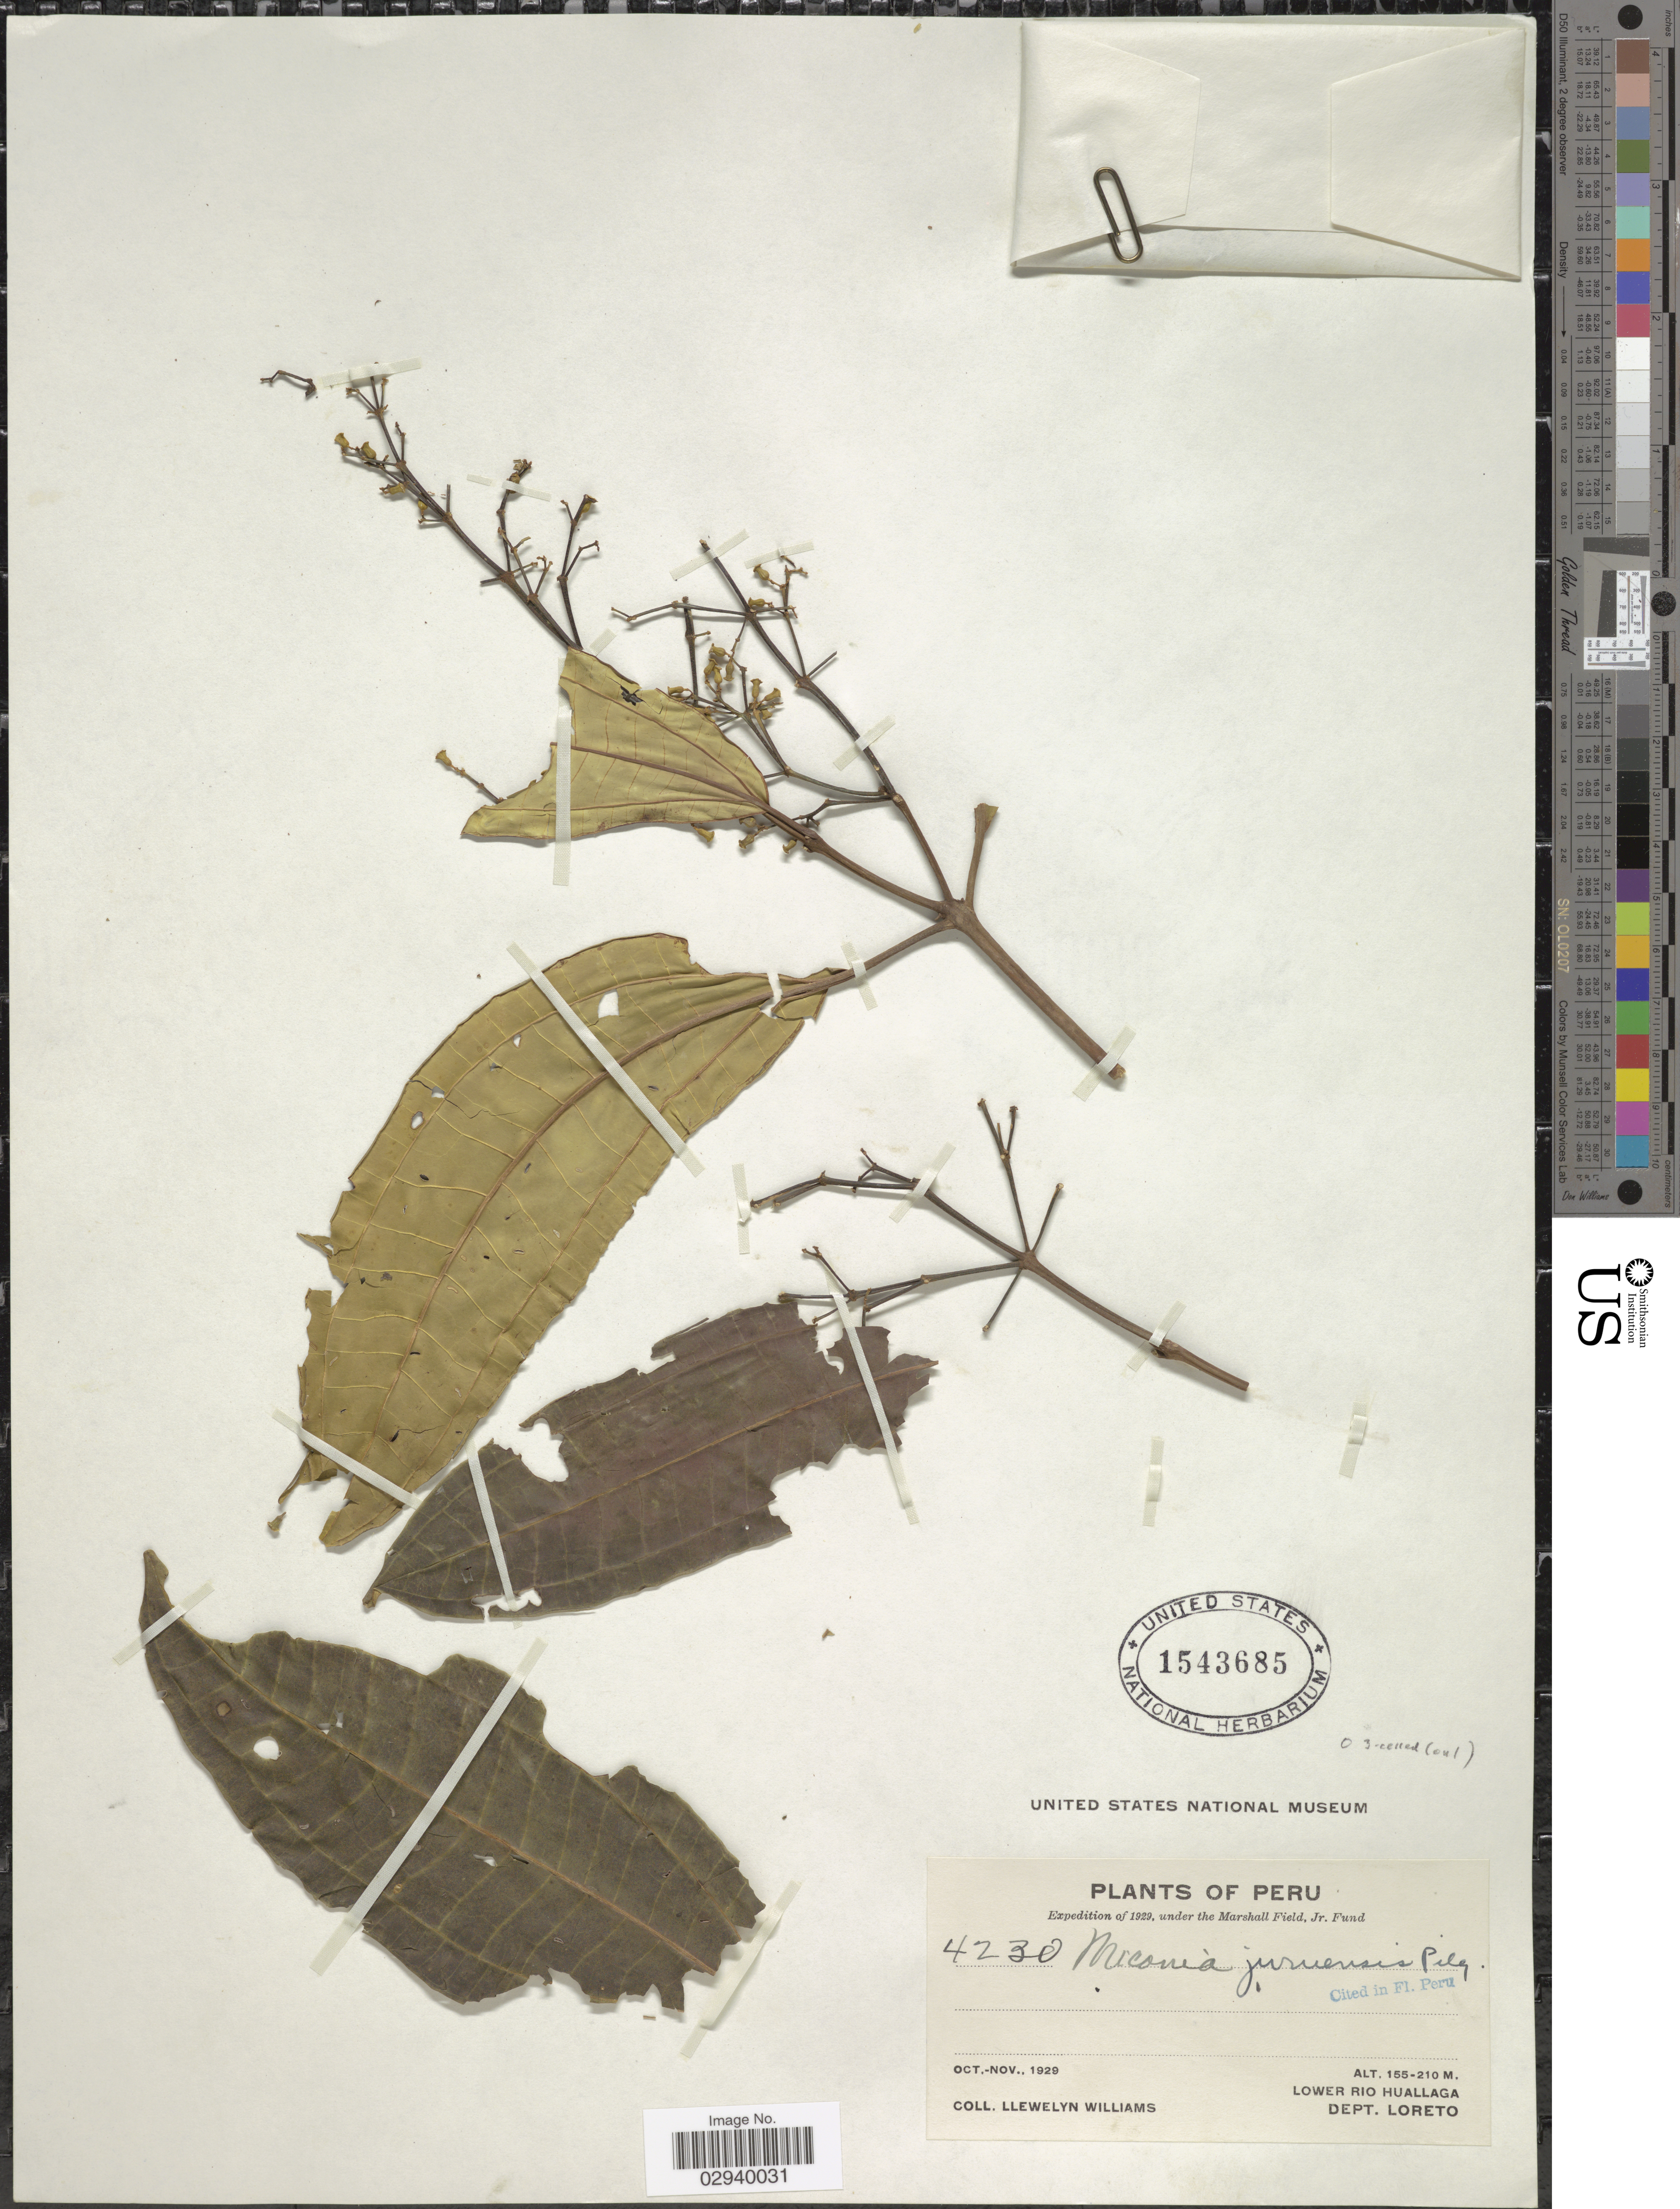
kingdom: Plantae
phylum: Tracheophyta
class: Magnoliopsida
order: Myrtales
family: Melastomataceae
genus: Miconia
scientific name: Miconia juruensis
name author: Pilg.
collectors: Ll. Williams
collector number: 4230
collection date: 1929-10/1929-11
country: Peru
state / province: Loreto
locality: Lower Rio Huallaga. Dept. Loreto.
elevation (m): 155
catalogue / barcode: US 1543685